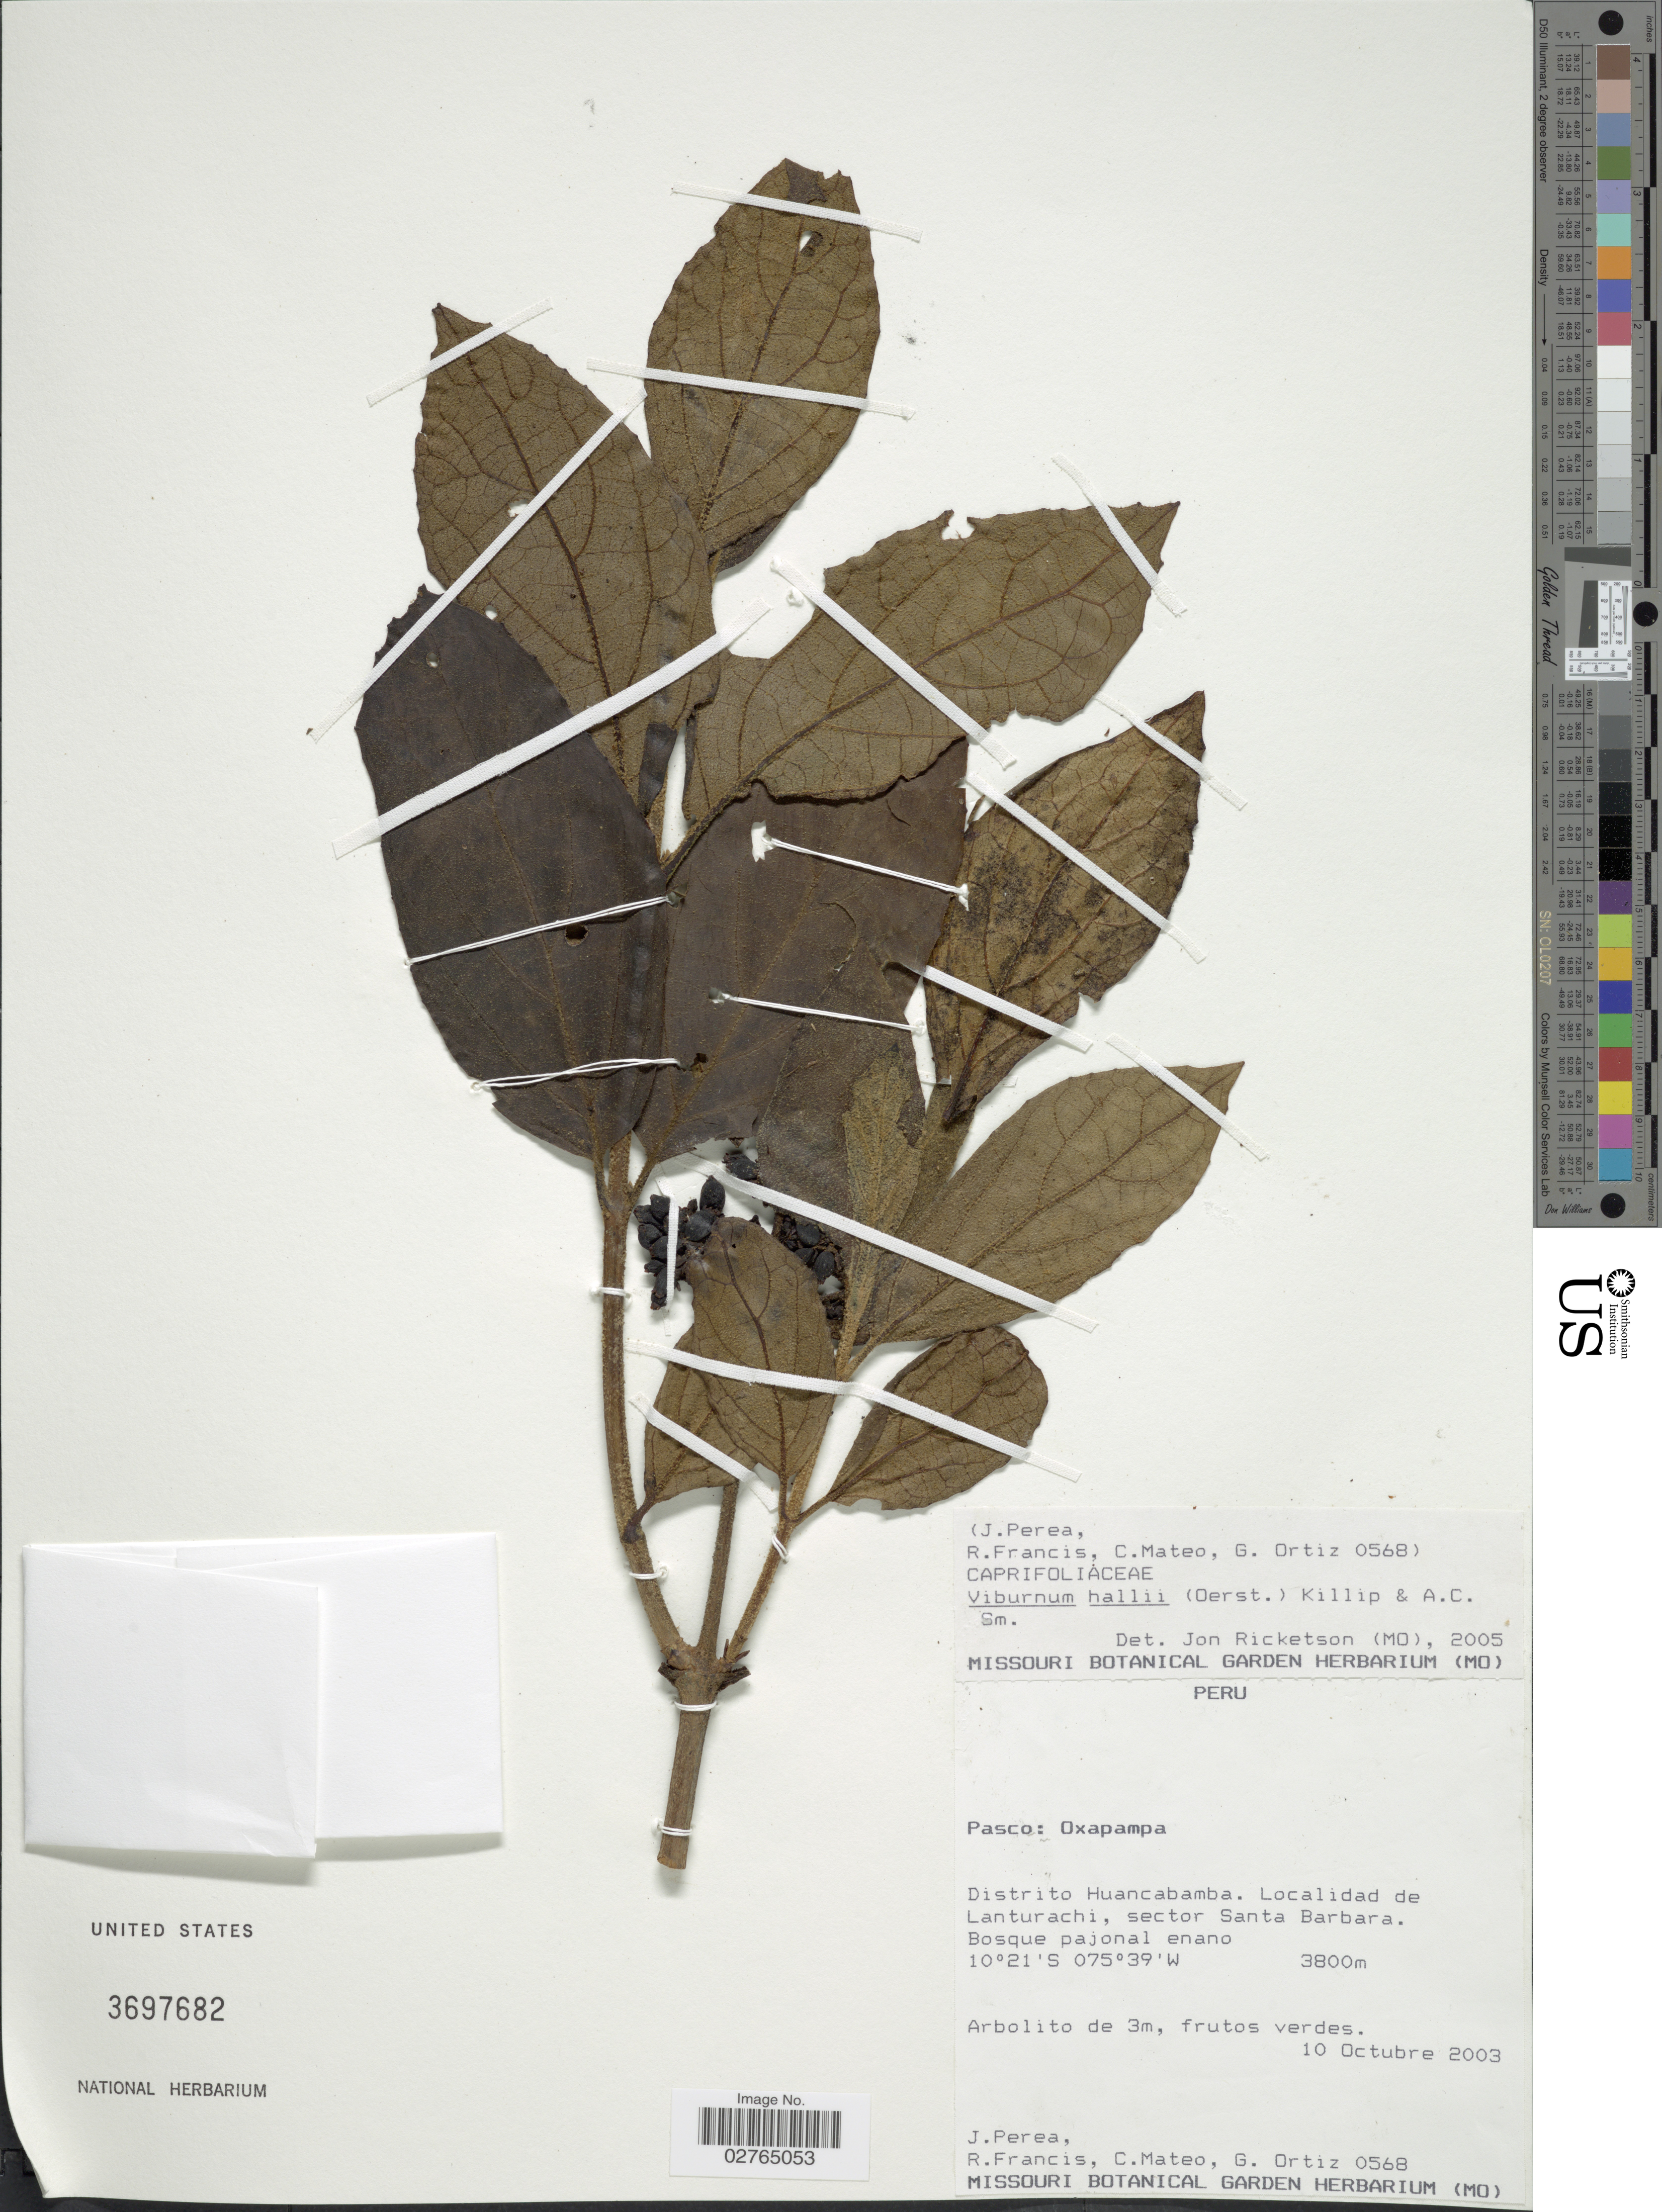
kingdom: Plantae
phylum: Tracheophyta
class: Magnoliopsida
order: Dipsacales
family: Viburnaceae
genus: Viburnum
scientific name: Viburnum hallii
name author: (Oerst.) Killip & A.C. Sm.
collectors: J. Perea, R. Francis, C. Mateo & G. Ortiz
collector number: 0568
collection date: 2003-10-10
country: Peru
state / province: Pasco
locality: Oxapampa. Distrito Huancabamba. Localidad de Lanturachi, sector Santa Barbara.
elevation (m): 3800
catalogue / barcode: US 3697682